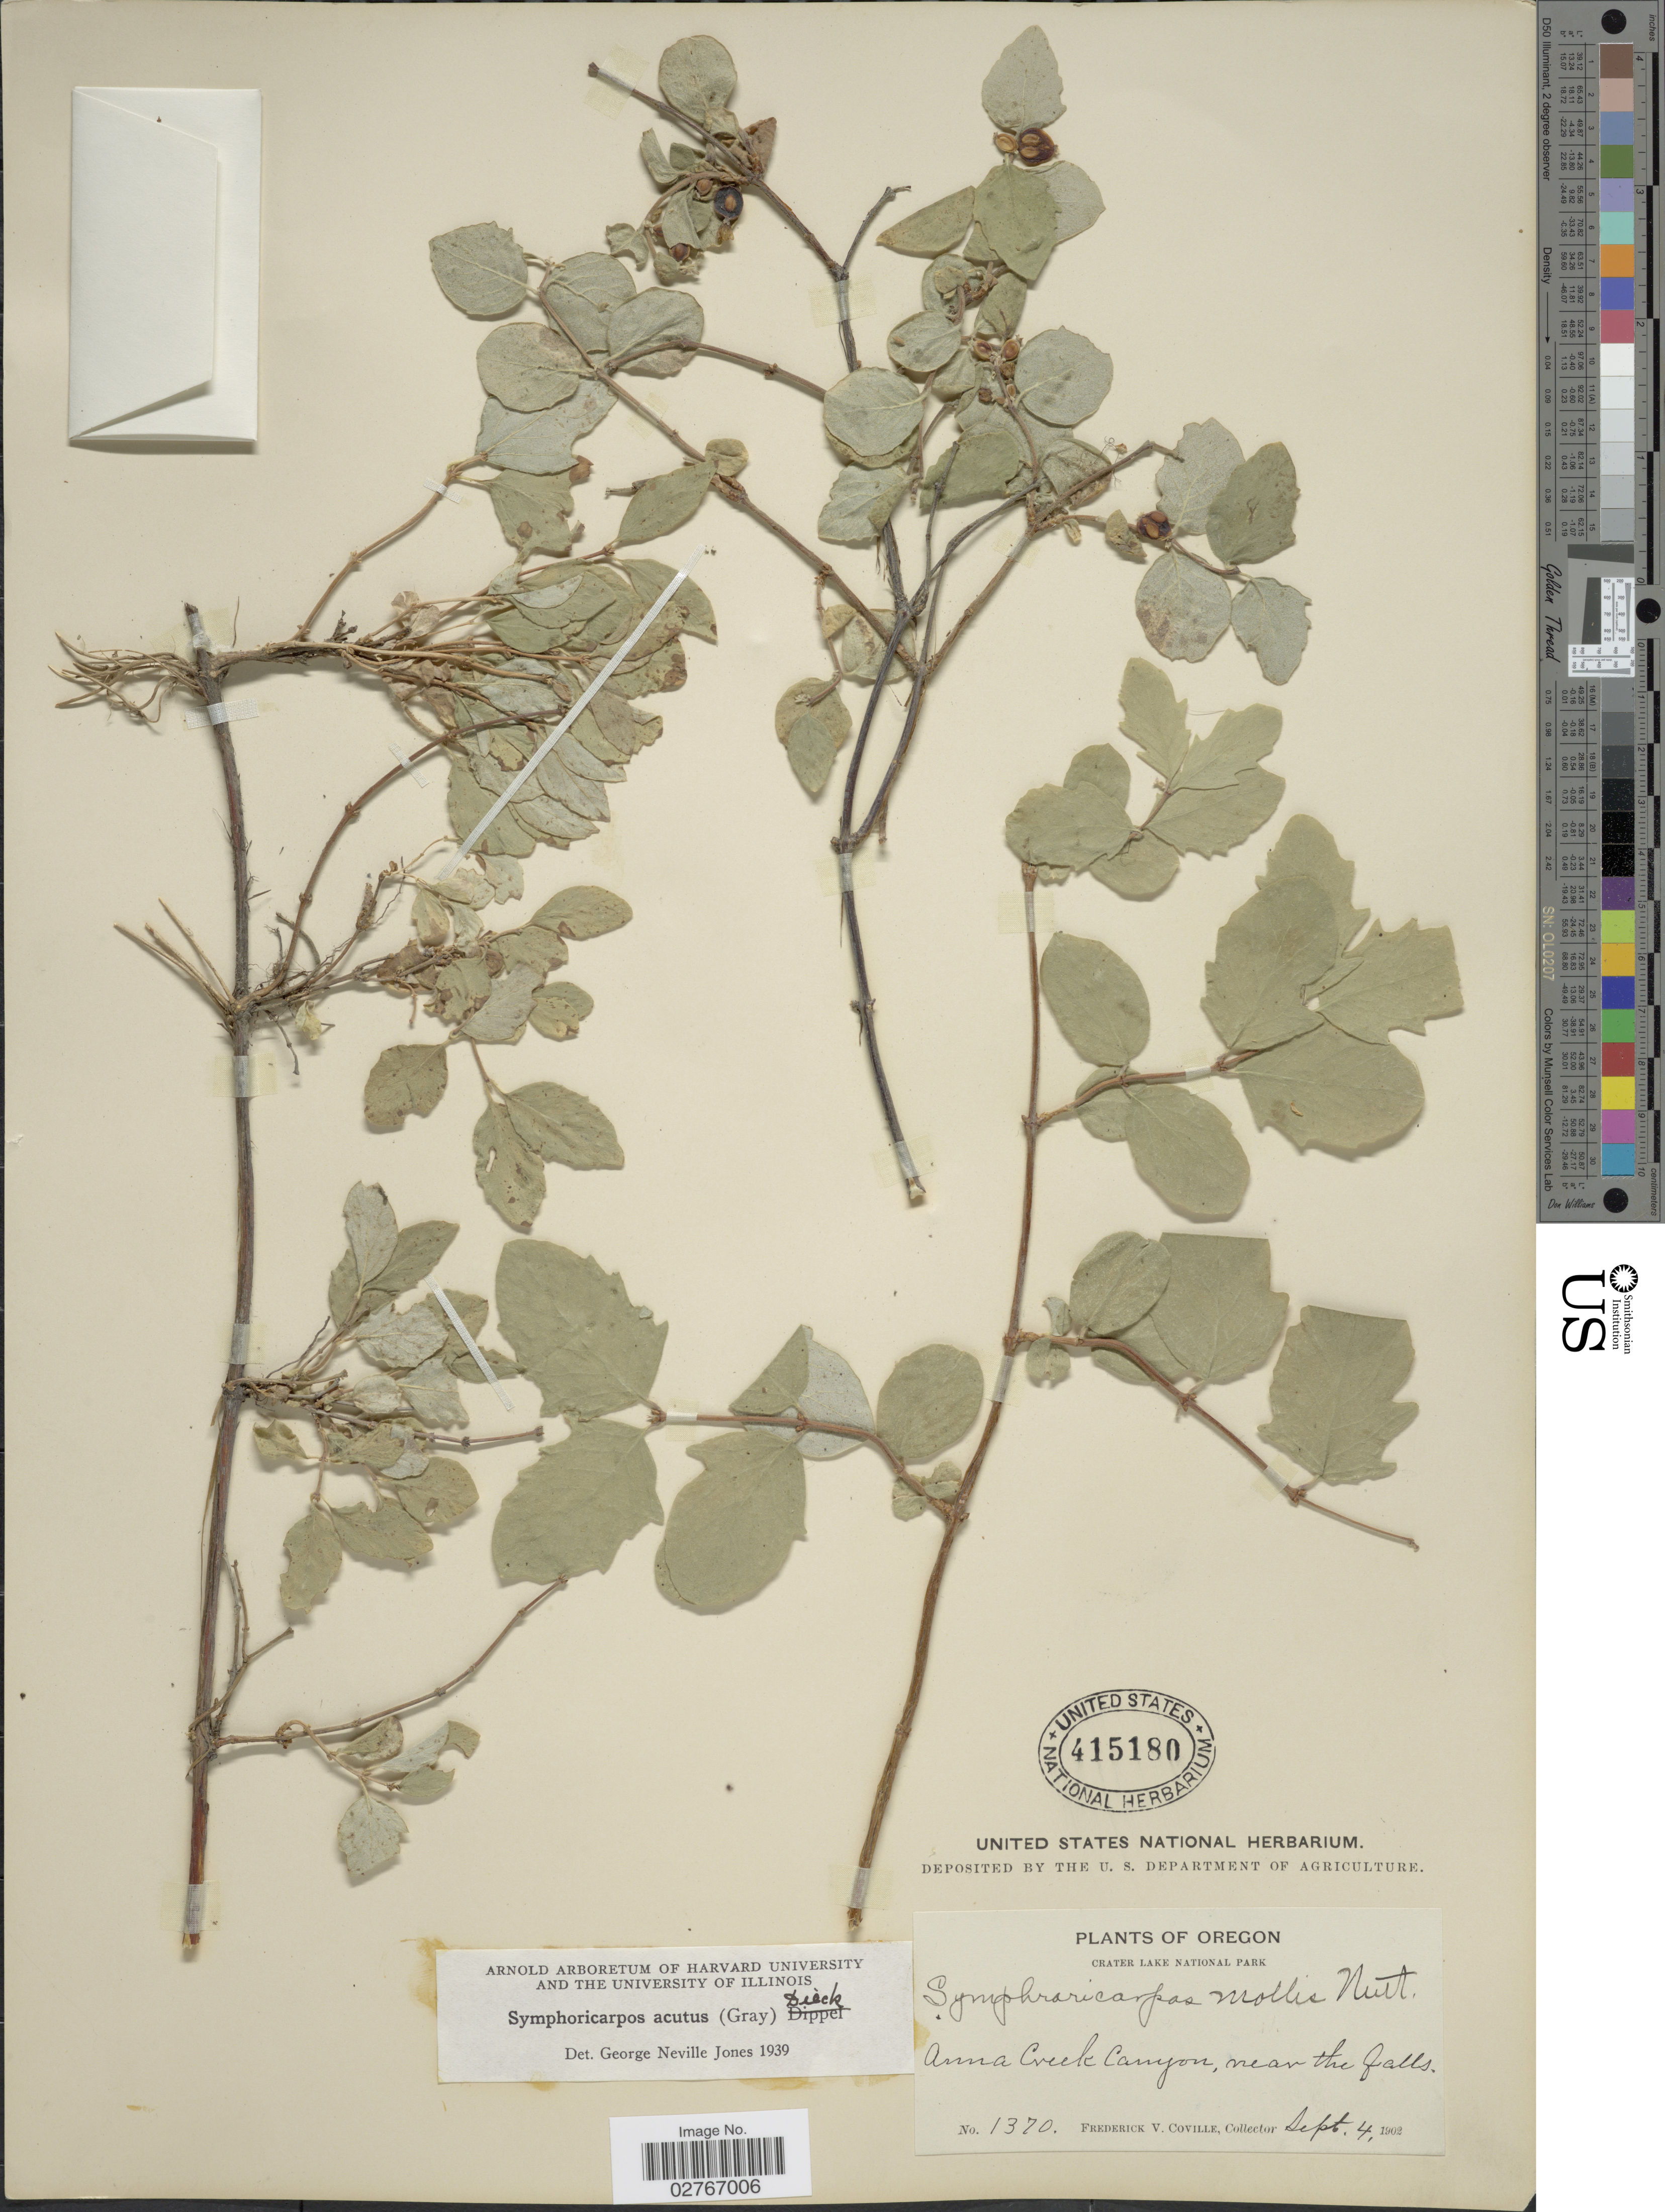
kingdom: Plantae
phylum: Tracheophyta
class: Magnoliopsida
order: Dipsacales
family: Caprifoliaceae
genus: Symphoricarpos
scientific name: Symphoricarpos acutus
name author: (A. Gray) Dieck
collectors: F. V. Coville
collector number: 1370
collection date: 1902-09-04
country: United States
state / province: Oregon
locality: Crater Lake National Park. Anna Creek Canyon, near the falls.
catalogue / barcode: US 415180